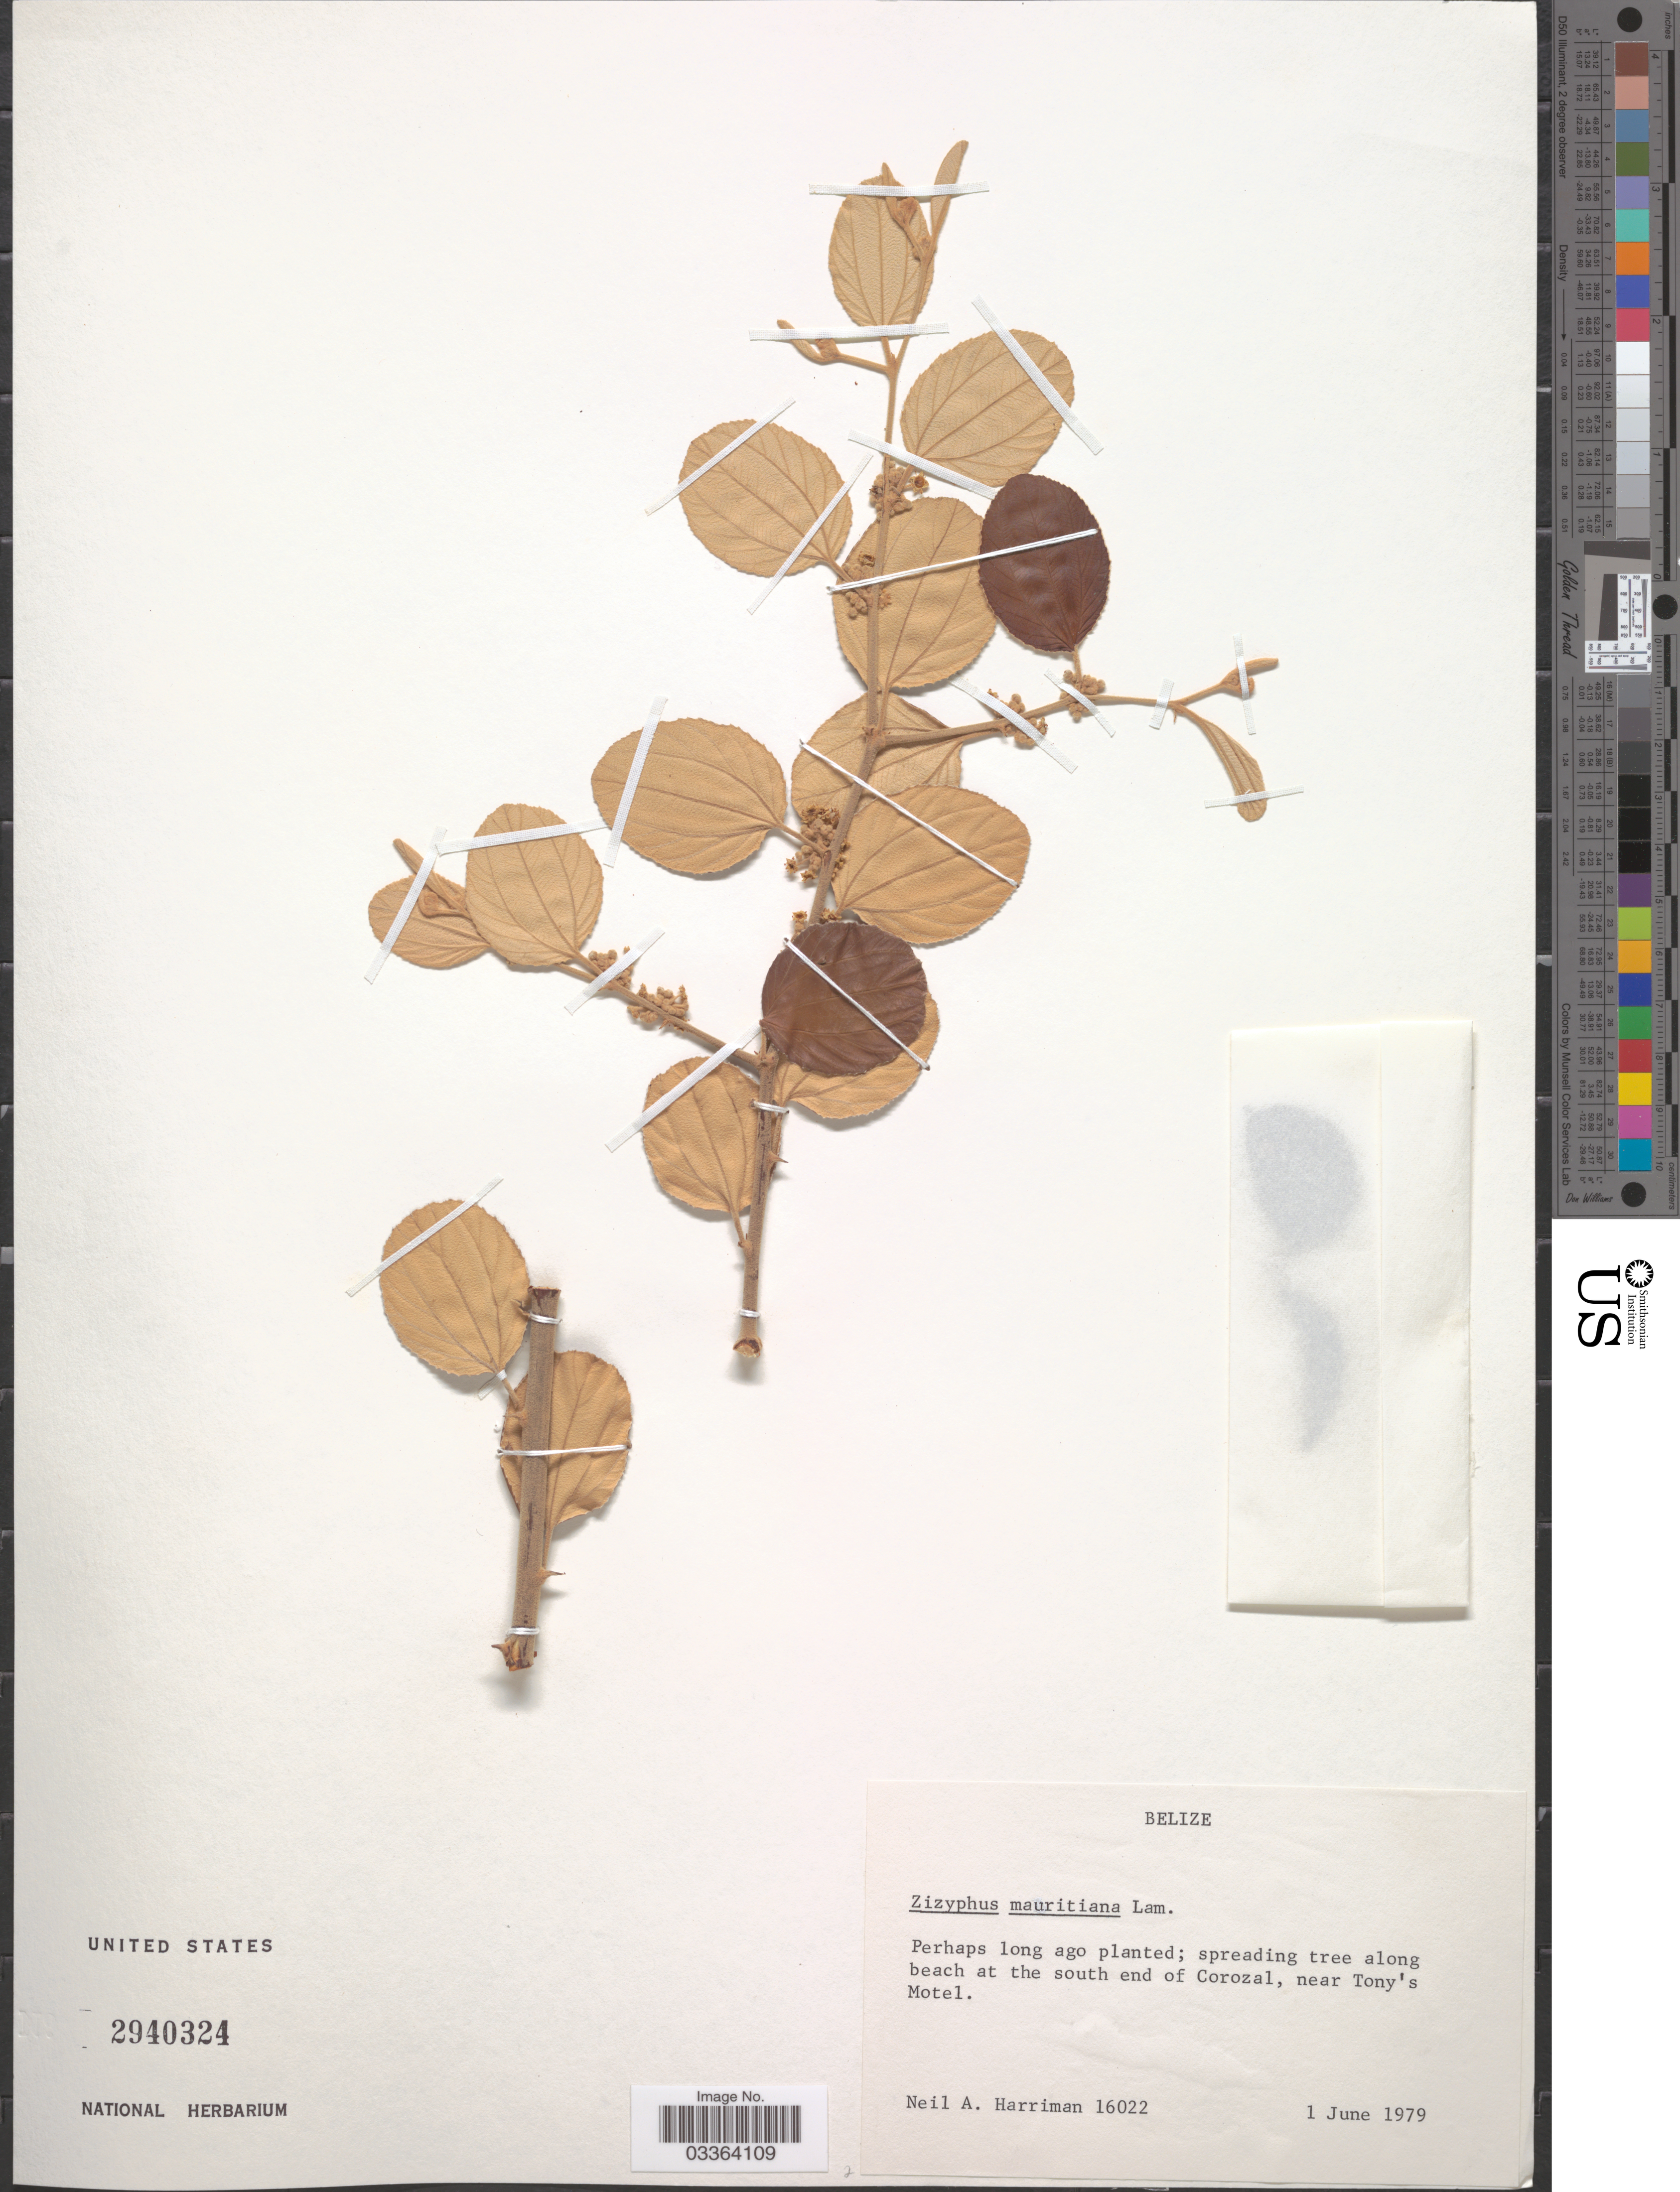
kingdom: Plantae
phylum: Tracheophyta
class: Magnoliopsida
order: Rosales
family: Rhamnaceae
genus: Ziziphus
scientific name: Ziziphus mauritiana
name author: Lam.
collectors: N. A. Harriman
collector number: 16022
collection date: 1979-06-01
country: Belize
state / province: Corozal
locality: Spreading tree along beach at the south end of Corozal, near Tony's Motel.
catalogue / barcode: US 2940324